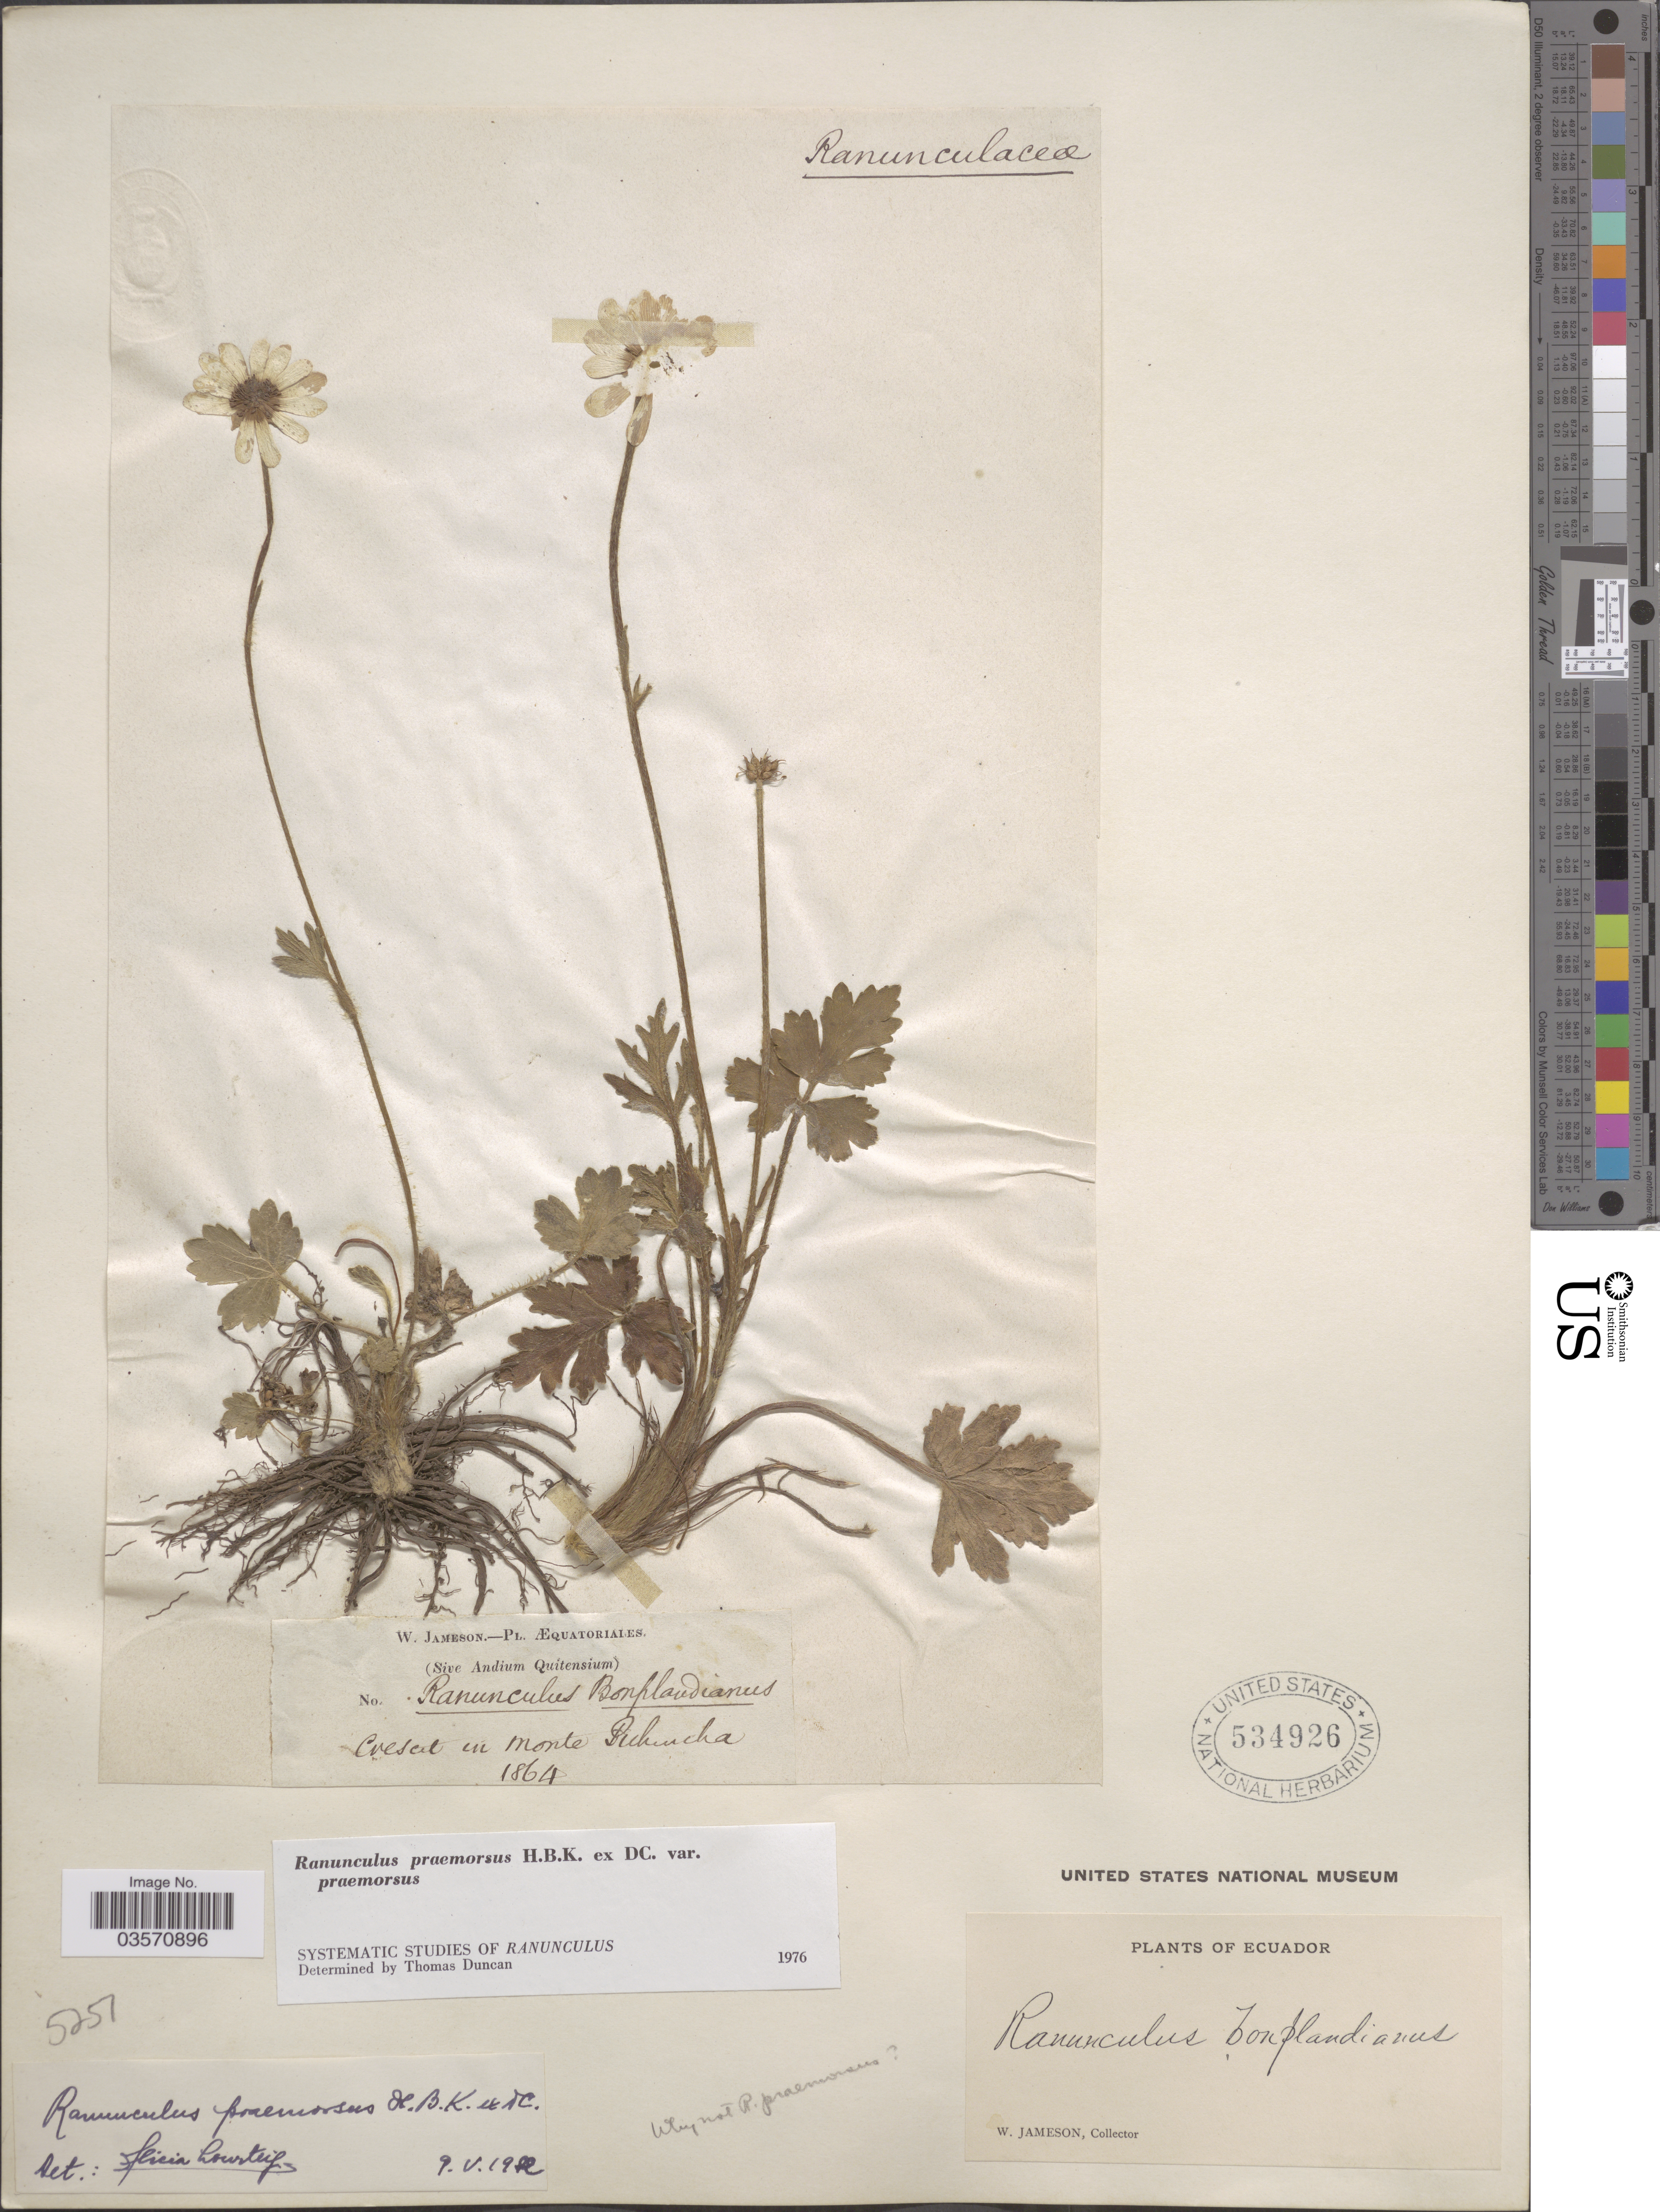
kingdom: Plantae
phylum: Tracheophyta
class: Magnoliopsida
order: Ranunculales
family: Ranunculaceae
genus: Ranunculus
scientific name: Ranunculus praemorsus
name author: Kunth ex DC.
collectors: W. Jameson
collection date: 1864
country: Ecuador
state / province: Pichincha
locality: Crescit in Monte Pichincha.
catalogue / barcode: US 534926